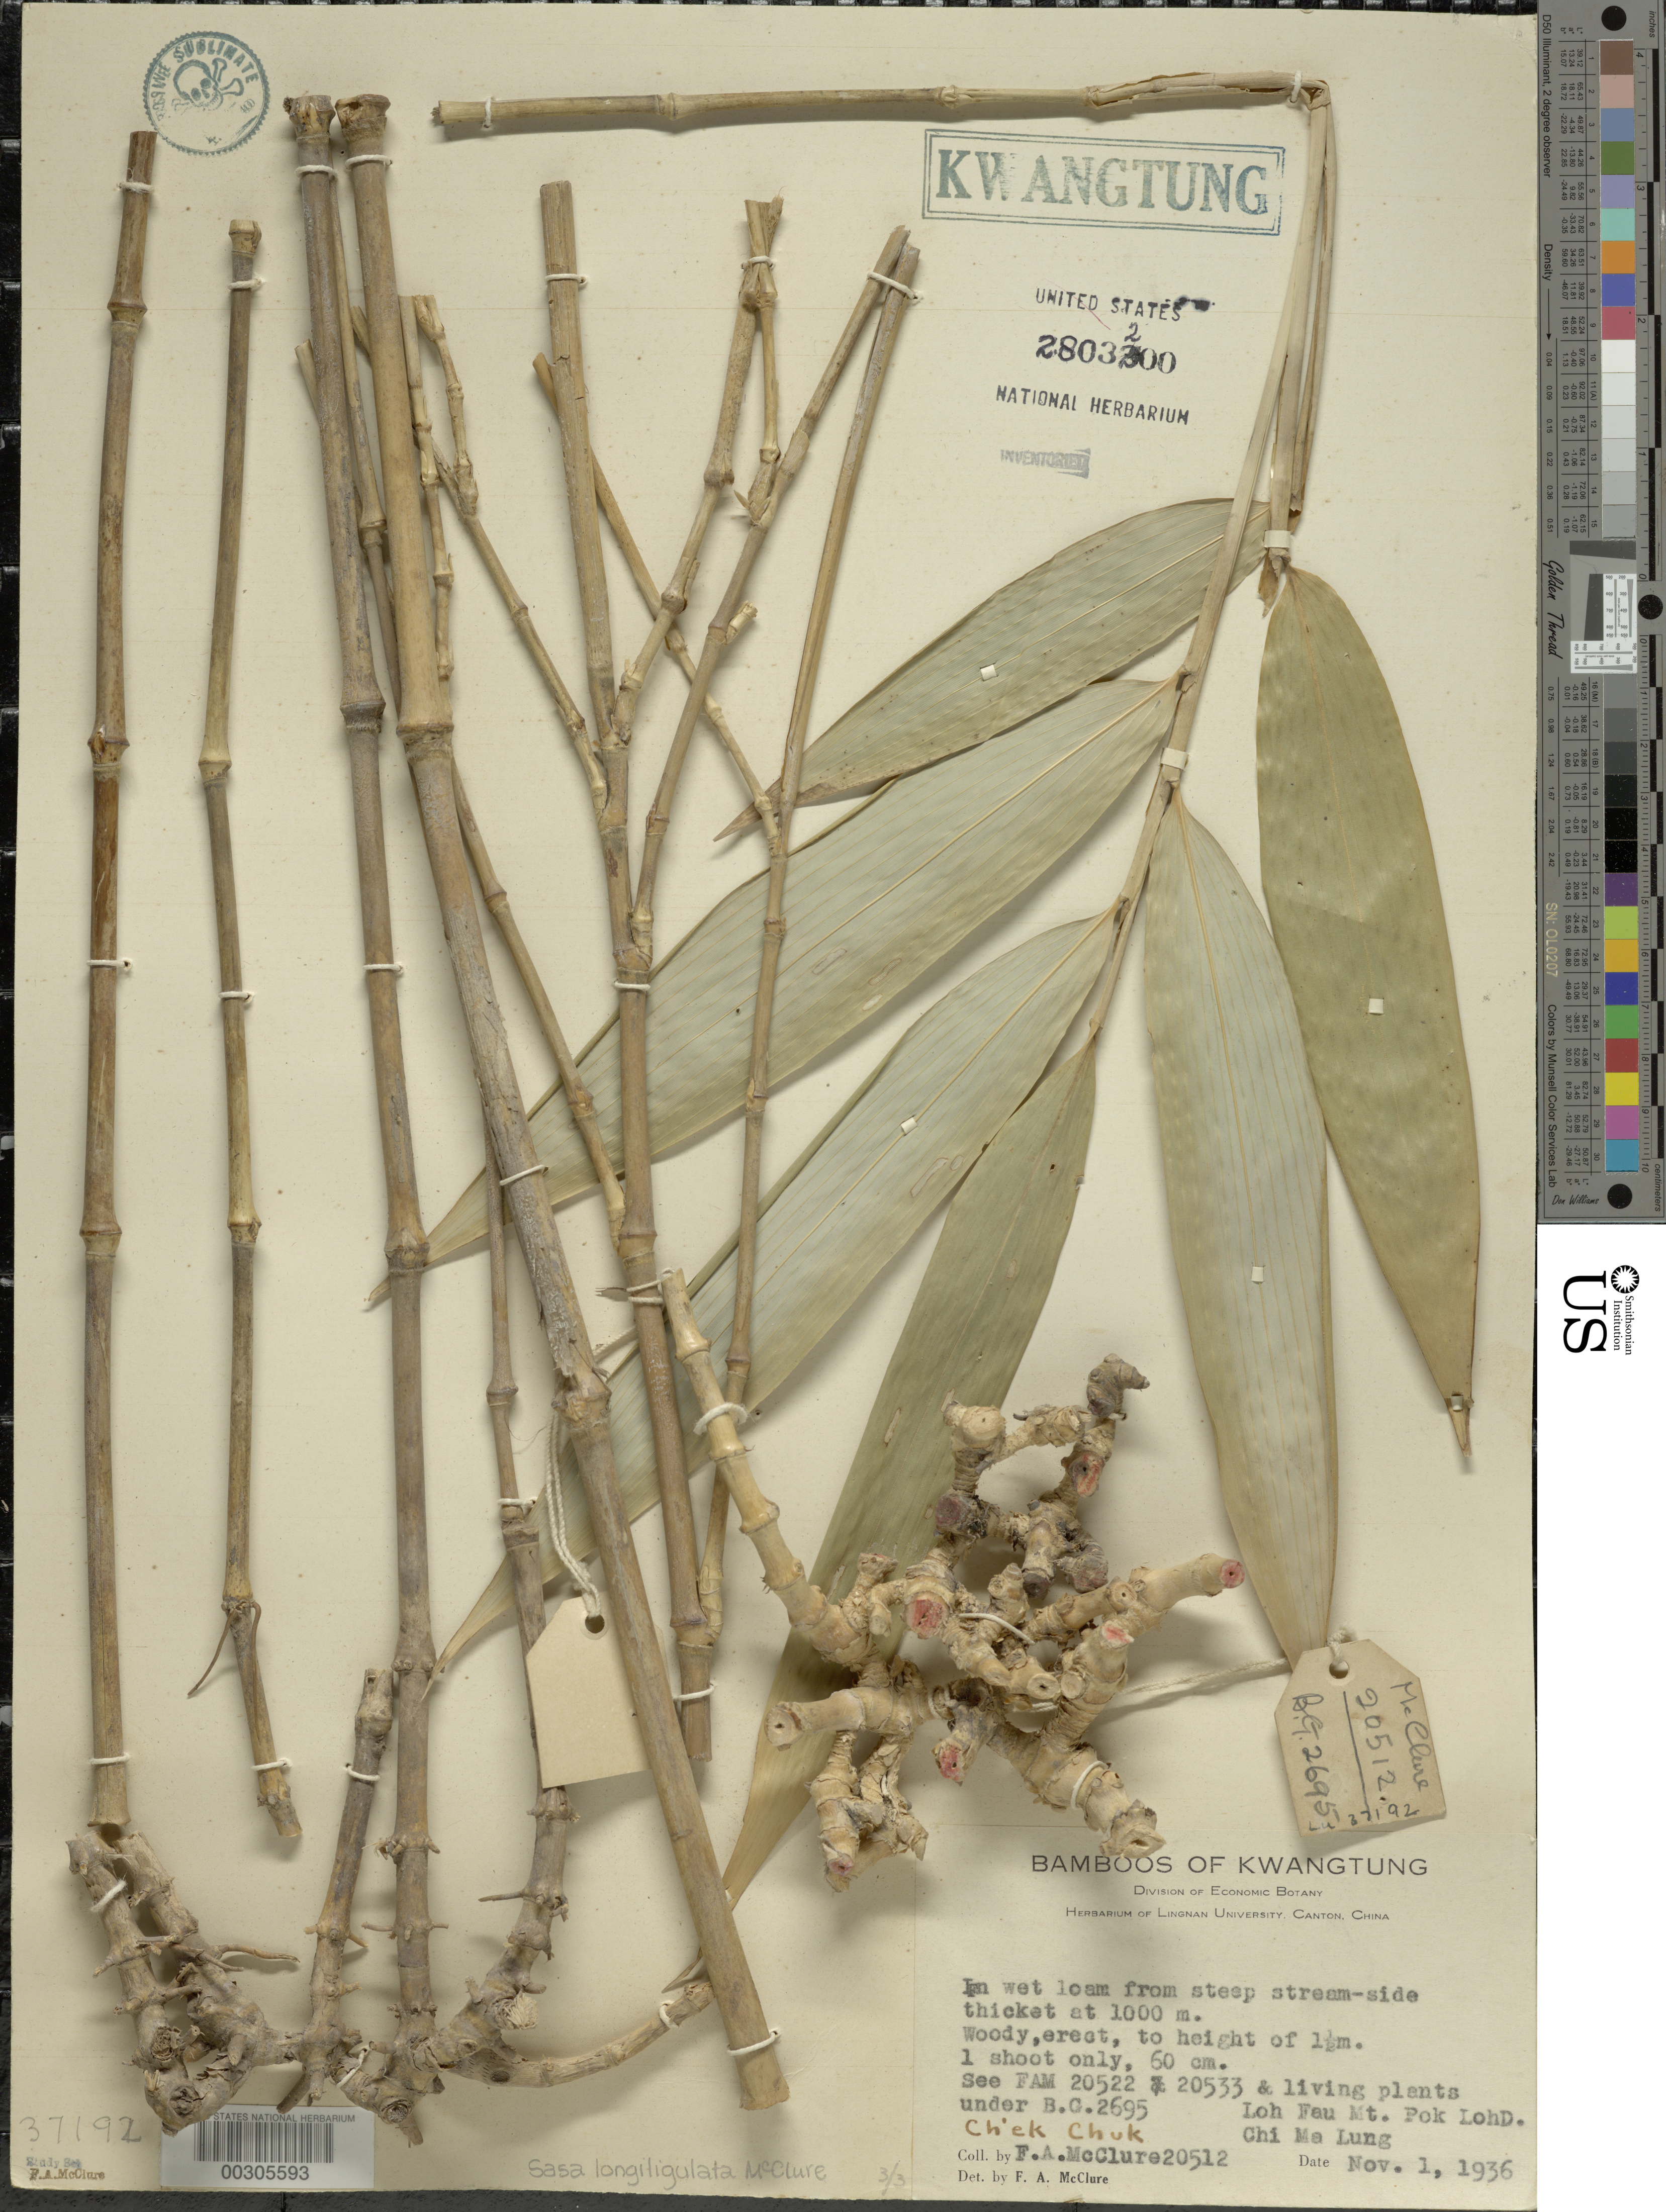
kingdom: Plantae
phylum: Tracheophyta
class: Liliopsida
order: Poales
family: Poaceae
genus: Sasa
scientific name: Sasa longiligulata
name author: McClure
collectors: F. A. McClure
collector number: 20512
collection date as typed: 01 Nov 1936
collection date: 1936-11-01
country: China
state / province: Guangdong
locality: Chi ma lung, pok loh, loh fau mt.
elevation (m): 1000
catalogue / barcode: US 2803200